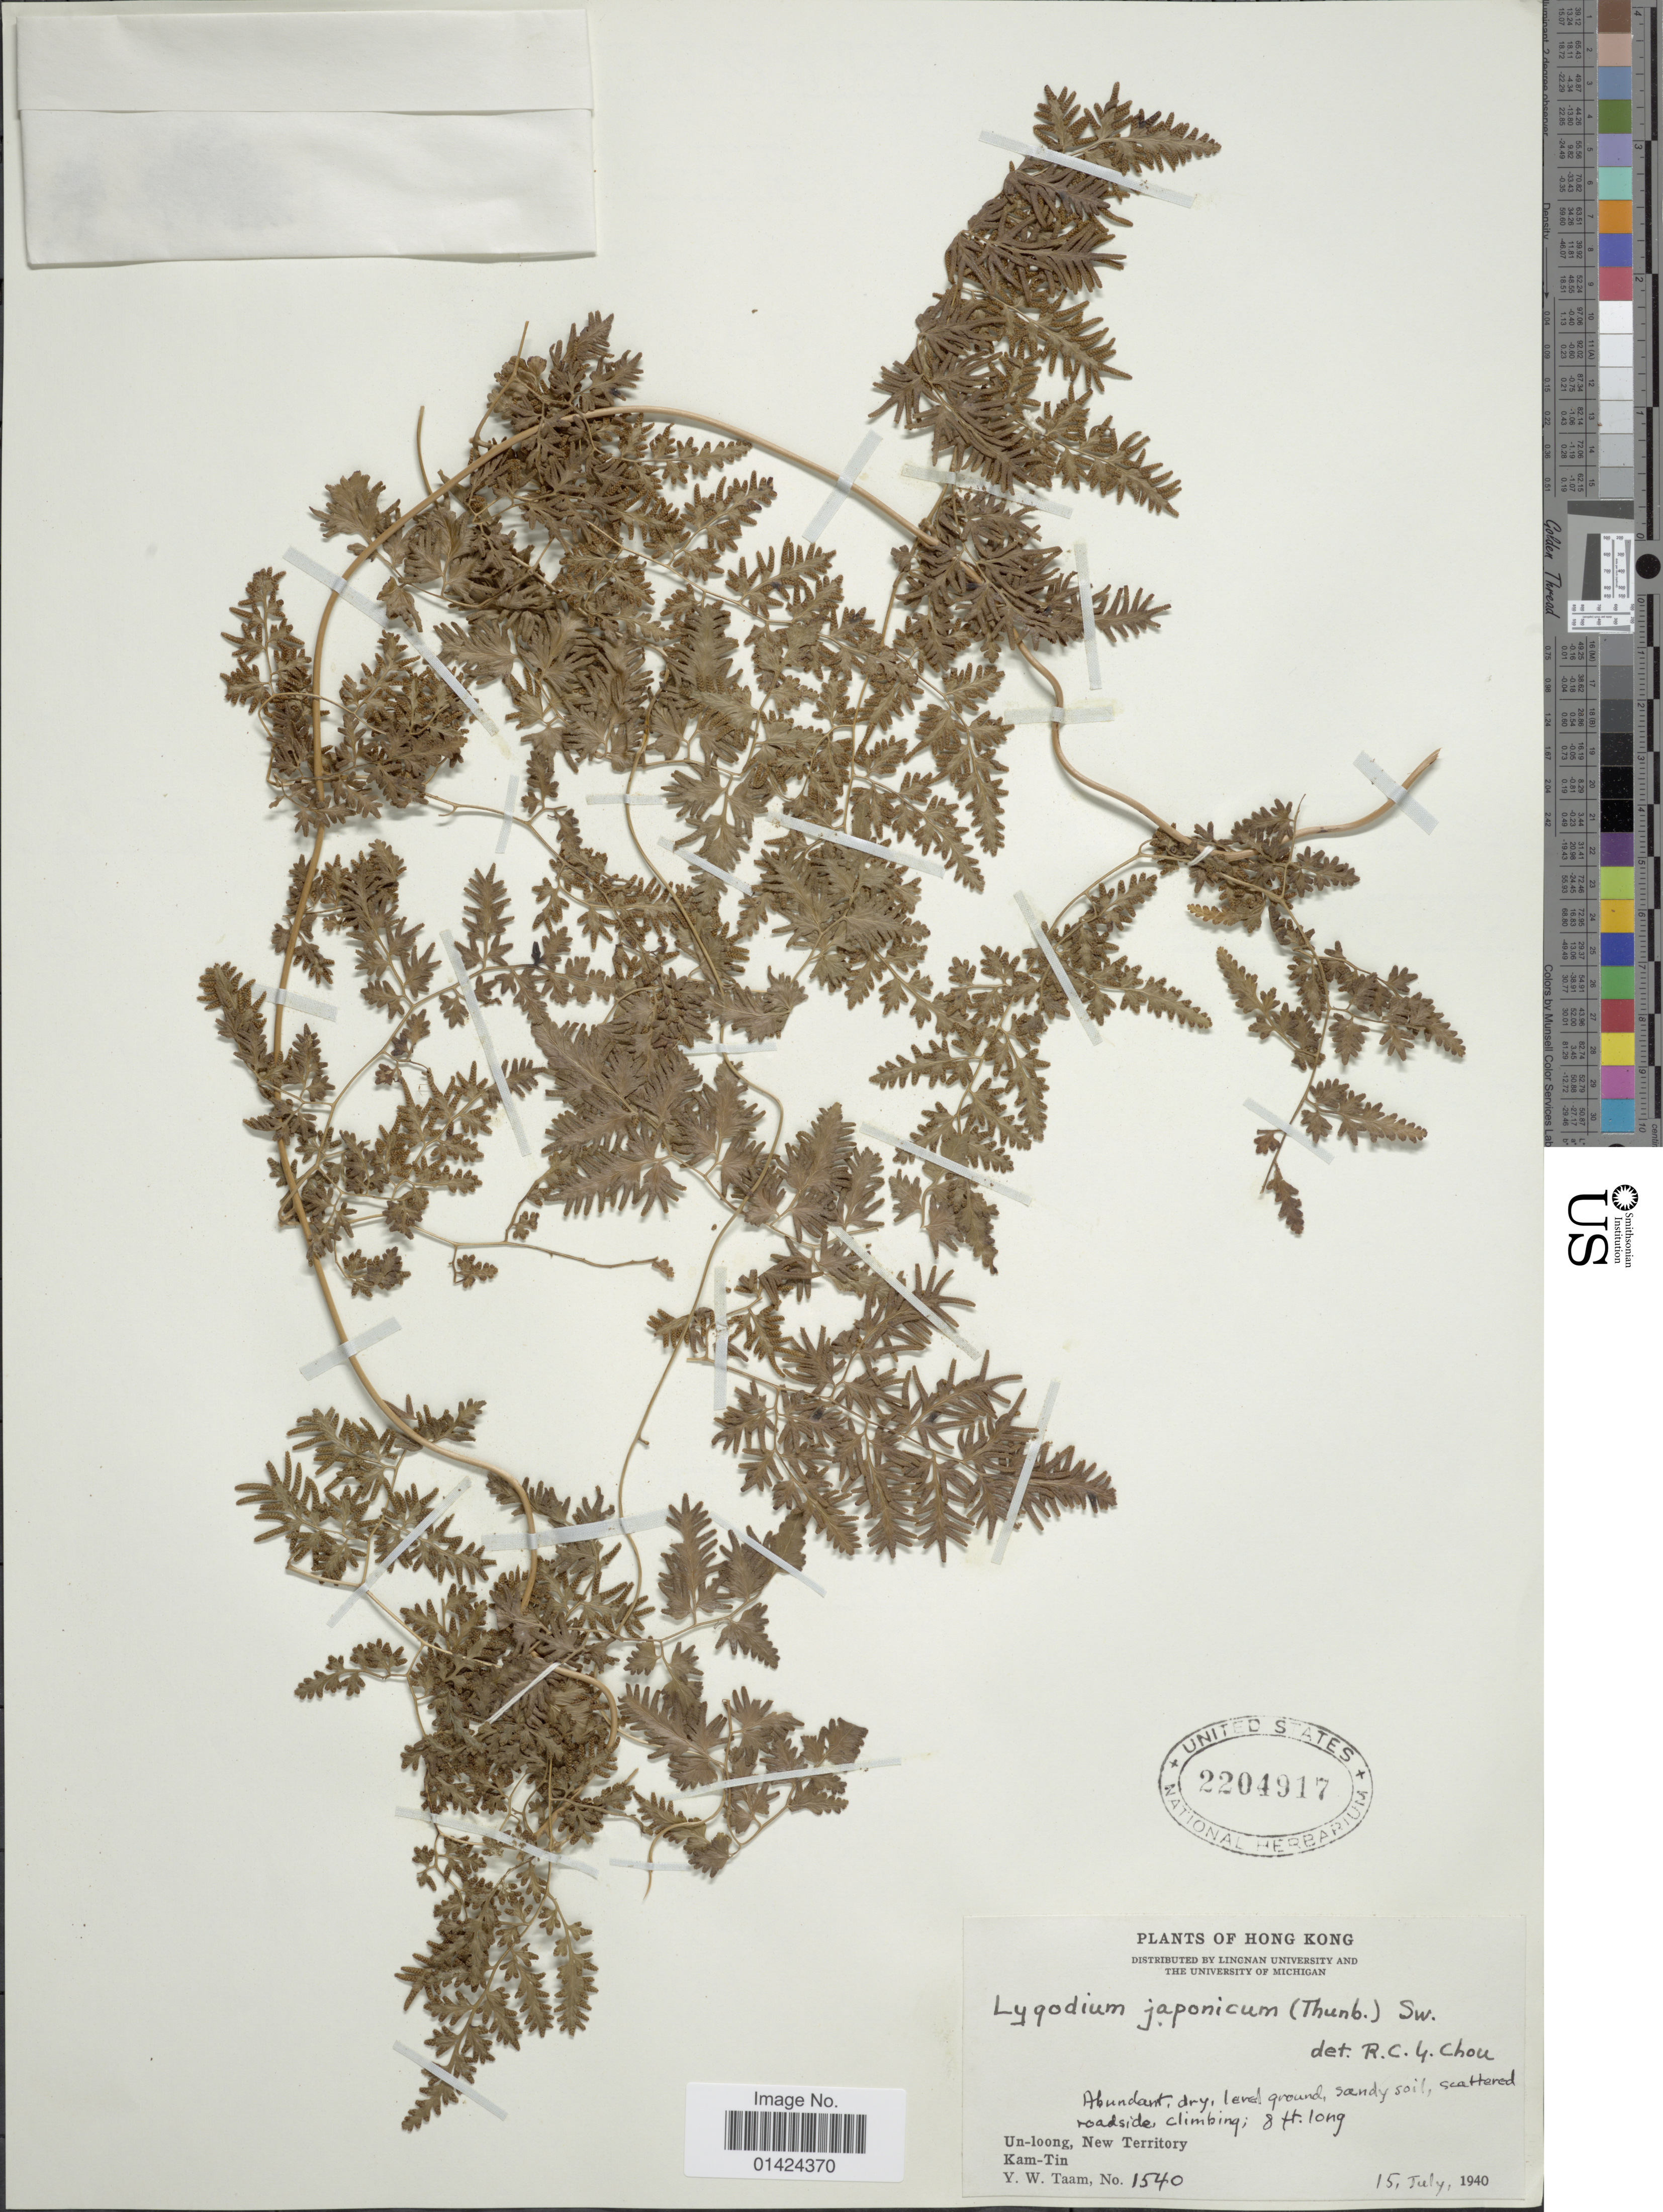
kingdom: Plantae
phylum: Tracheophyta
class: Polypodiopsida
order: Schizaeales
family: Lygodiaceae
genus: Lygodium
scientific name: Lygodium japonicum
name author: (Thunb.) Sw.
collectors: Y. W. Taam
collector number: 1540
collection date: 1940-07-15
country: China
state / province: Hong Kong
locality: Roadside. Un-loong, New Territory. Kam-Tin.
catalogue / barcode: US 2204917